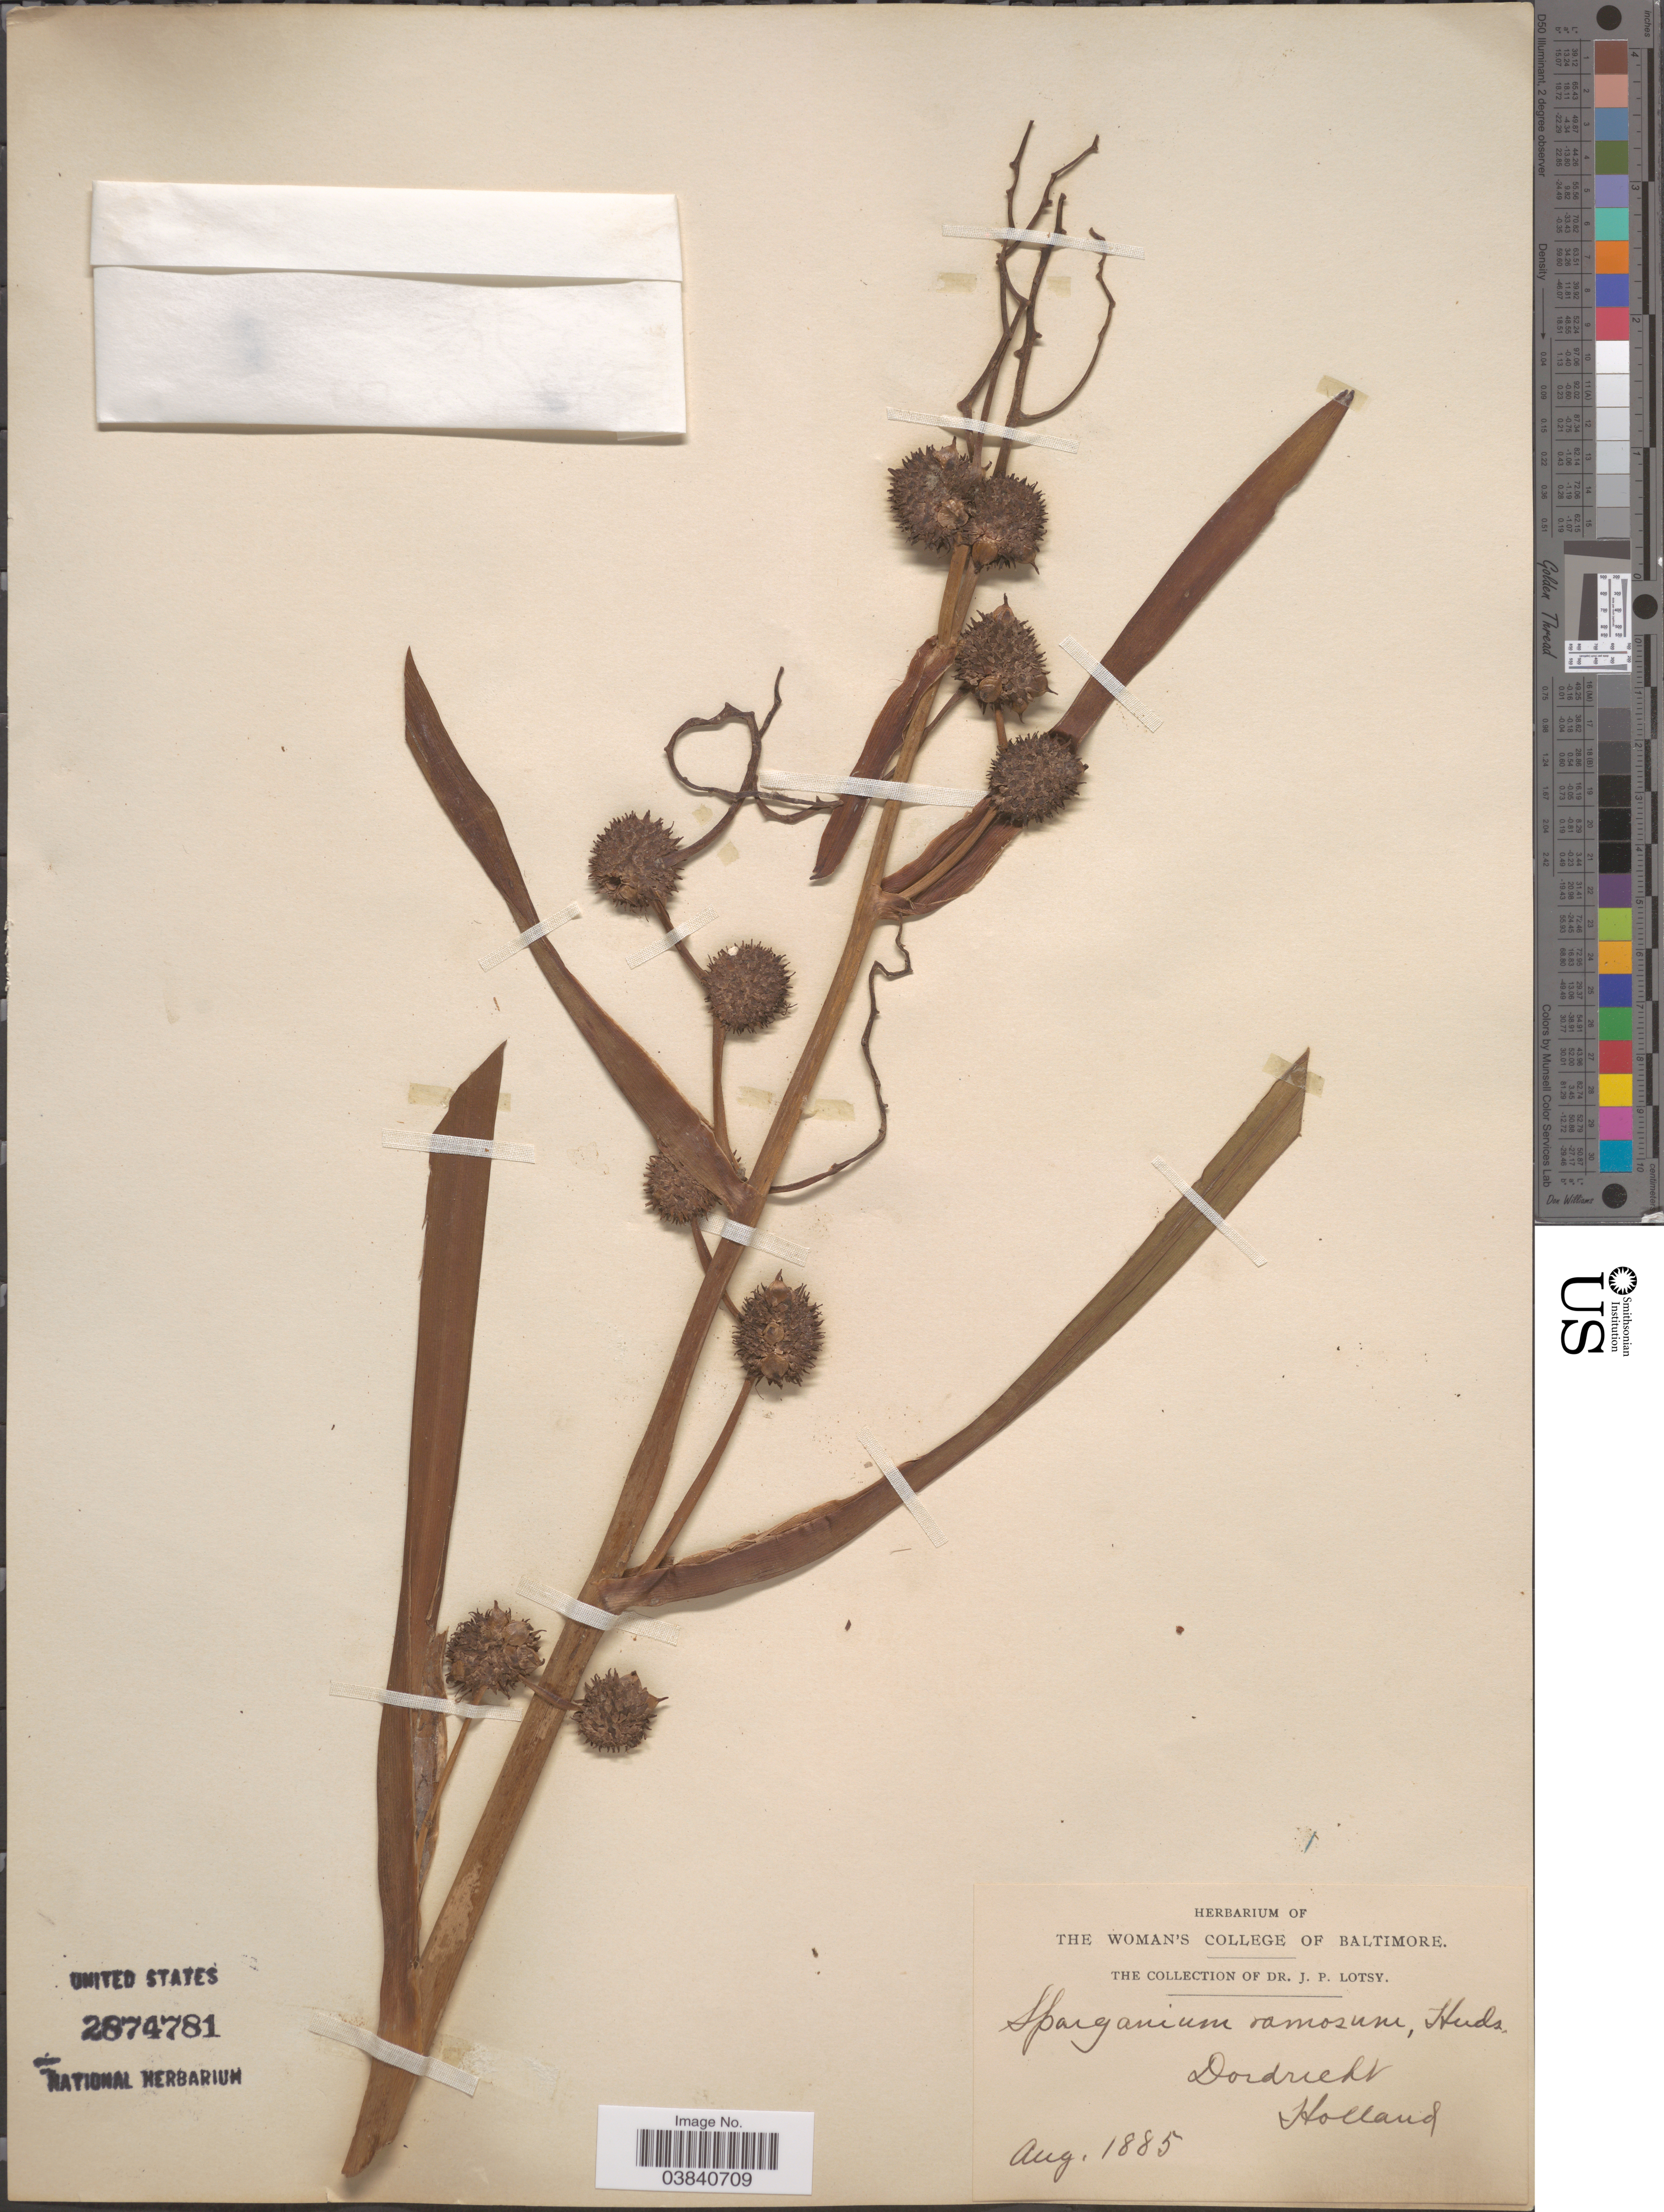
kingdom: Plantae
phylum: Tracheophyta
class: Liliopsida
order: Poales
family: Typhaceae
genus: Sparganium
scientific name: Sparganium ramosum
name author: Huds.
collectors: J. Lotsy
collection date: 1885-08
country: Netherlands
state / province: Zuid Holland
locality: Dordrecht. Holland.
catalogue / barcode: US 2874781